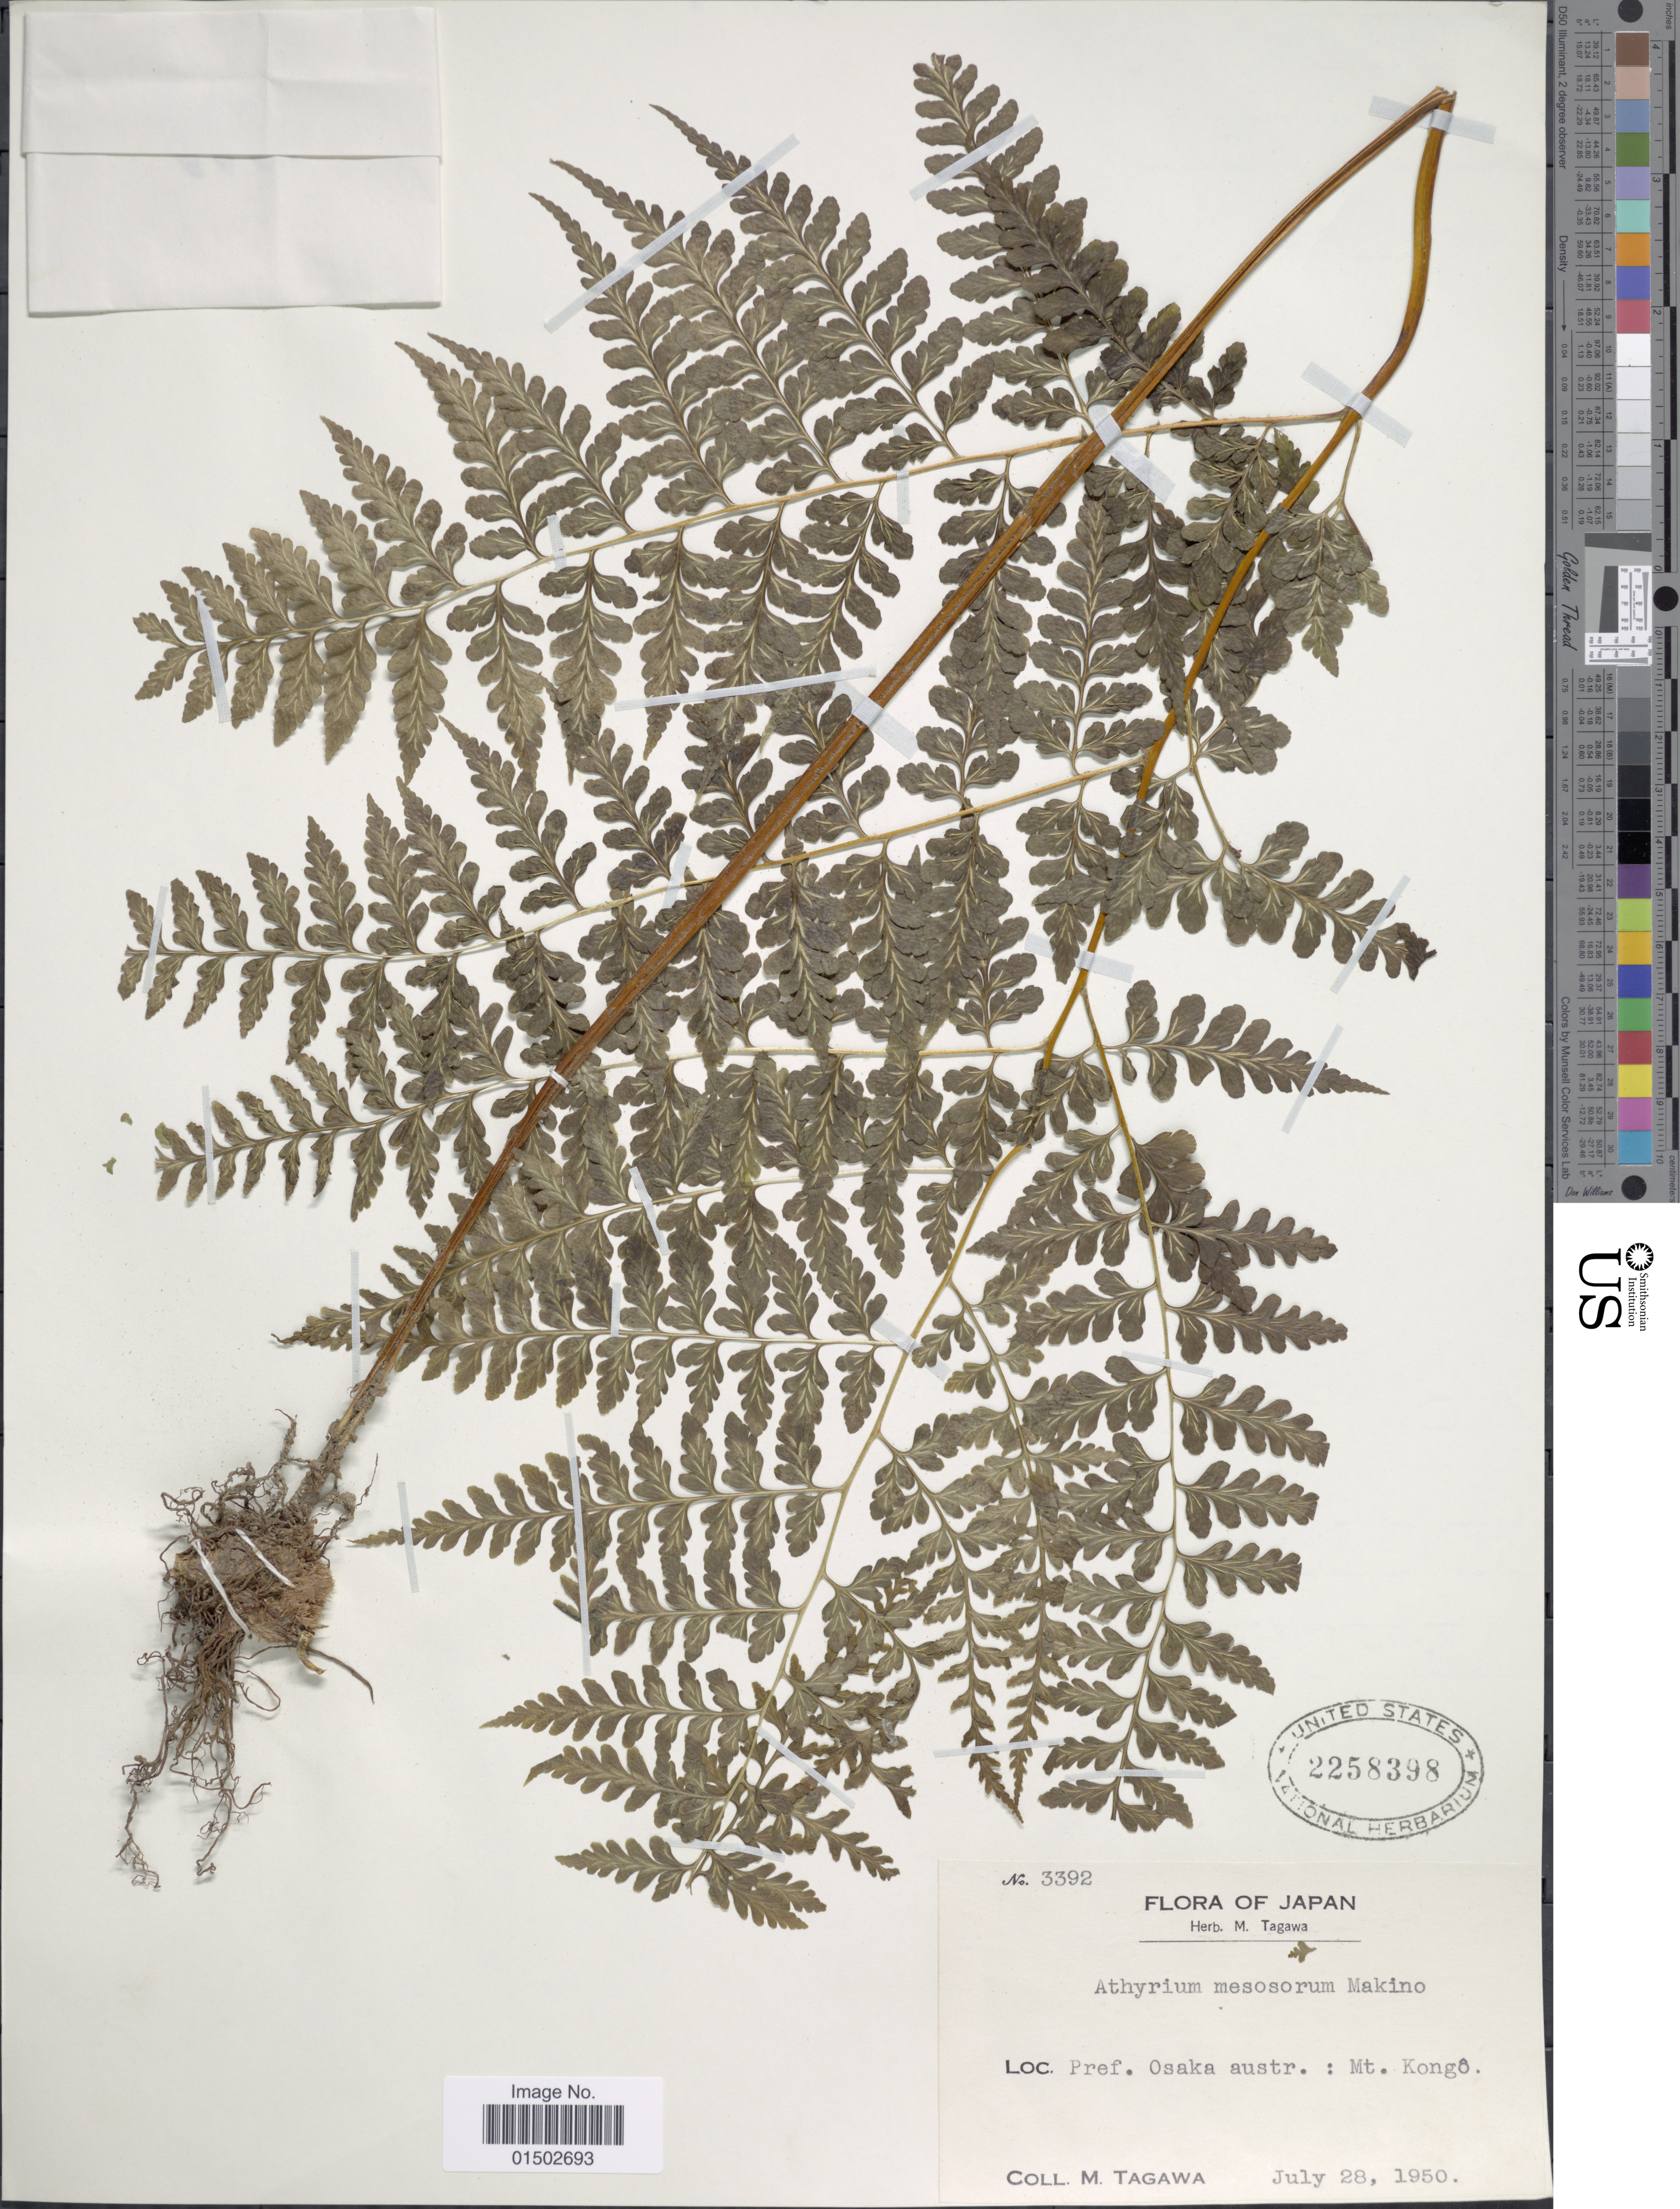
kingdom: Plantae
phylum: Tracheophyta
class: Polypodiopsida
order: Polypodiales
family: Rhachidosoraceae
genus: Rhachidosorus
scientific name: Rhachidosorus mesosorus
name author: (Makino) Ching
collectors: M. Tagawa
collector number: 3392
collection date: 1950-07-28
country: Japan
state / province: Osaka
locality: Osaka austr.: Mt. Kongo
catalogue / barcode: US 2258398